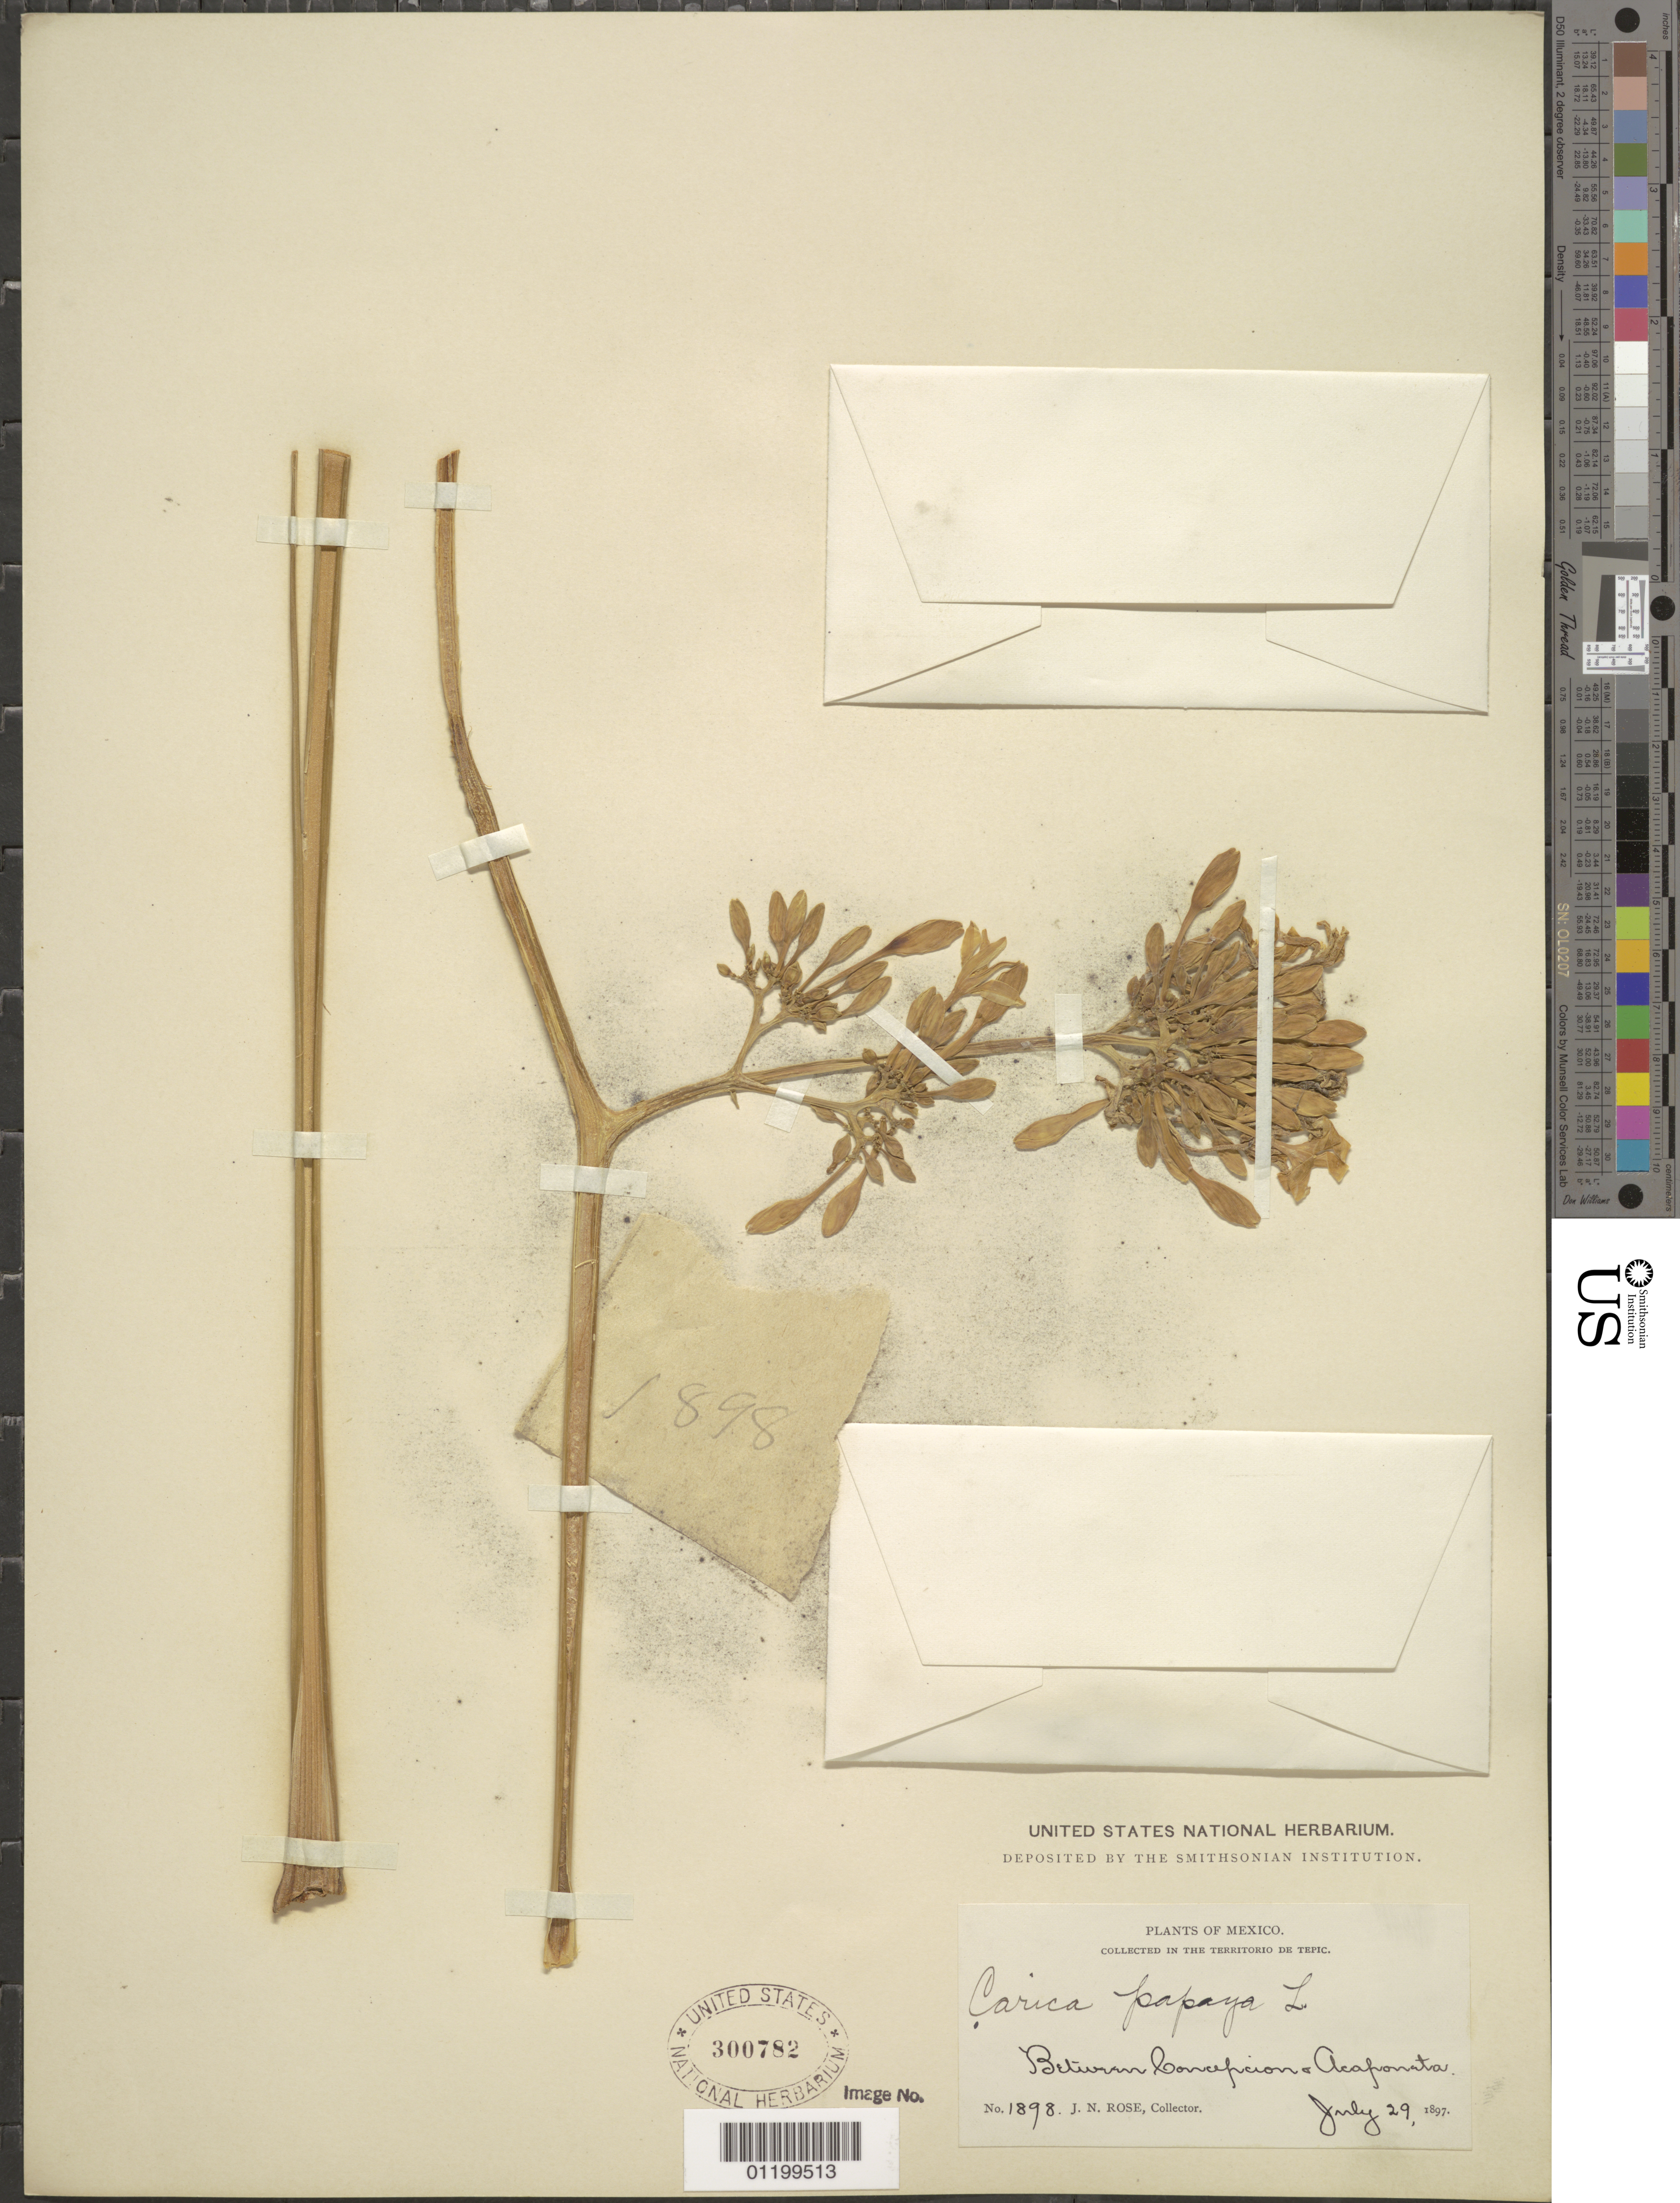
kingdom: Plantae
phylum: Tracheophyta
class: Magnoliopsida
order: Brassicales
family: Caricaceae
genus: Carica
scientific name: Carica papaya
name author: L.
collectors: J. N. Rose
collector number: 1898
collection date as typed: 29 Jul 1897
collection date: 1897-07-29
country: Mexico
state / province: Nayarit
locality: Tepic, Between Concepcion and Acaponeta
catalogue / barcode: US 300782